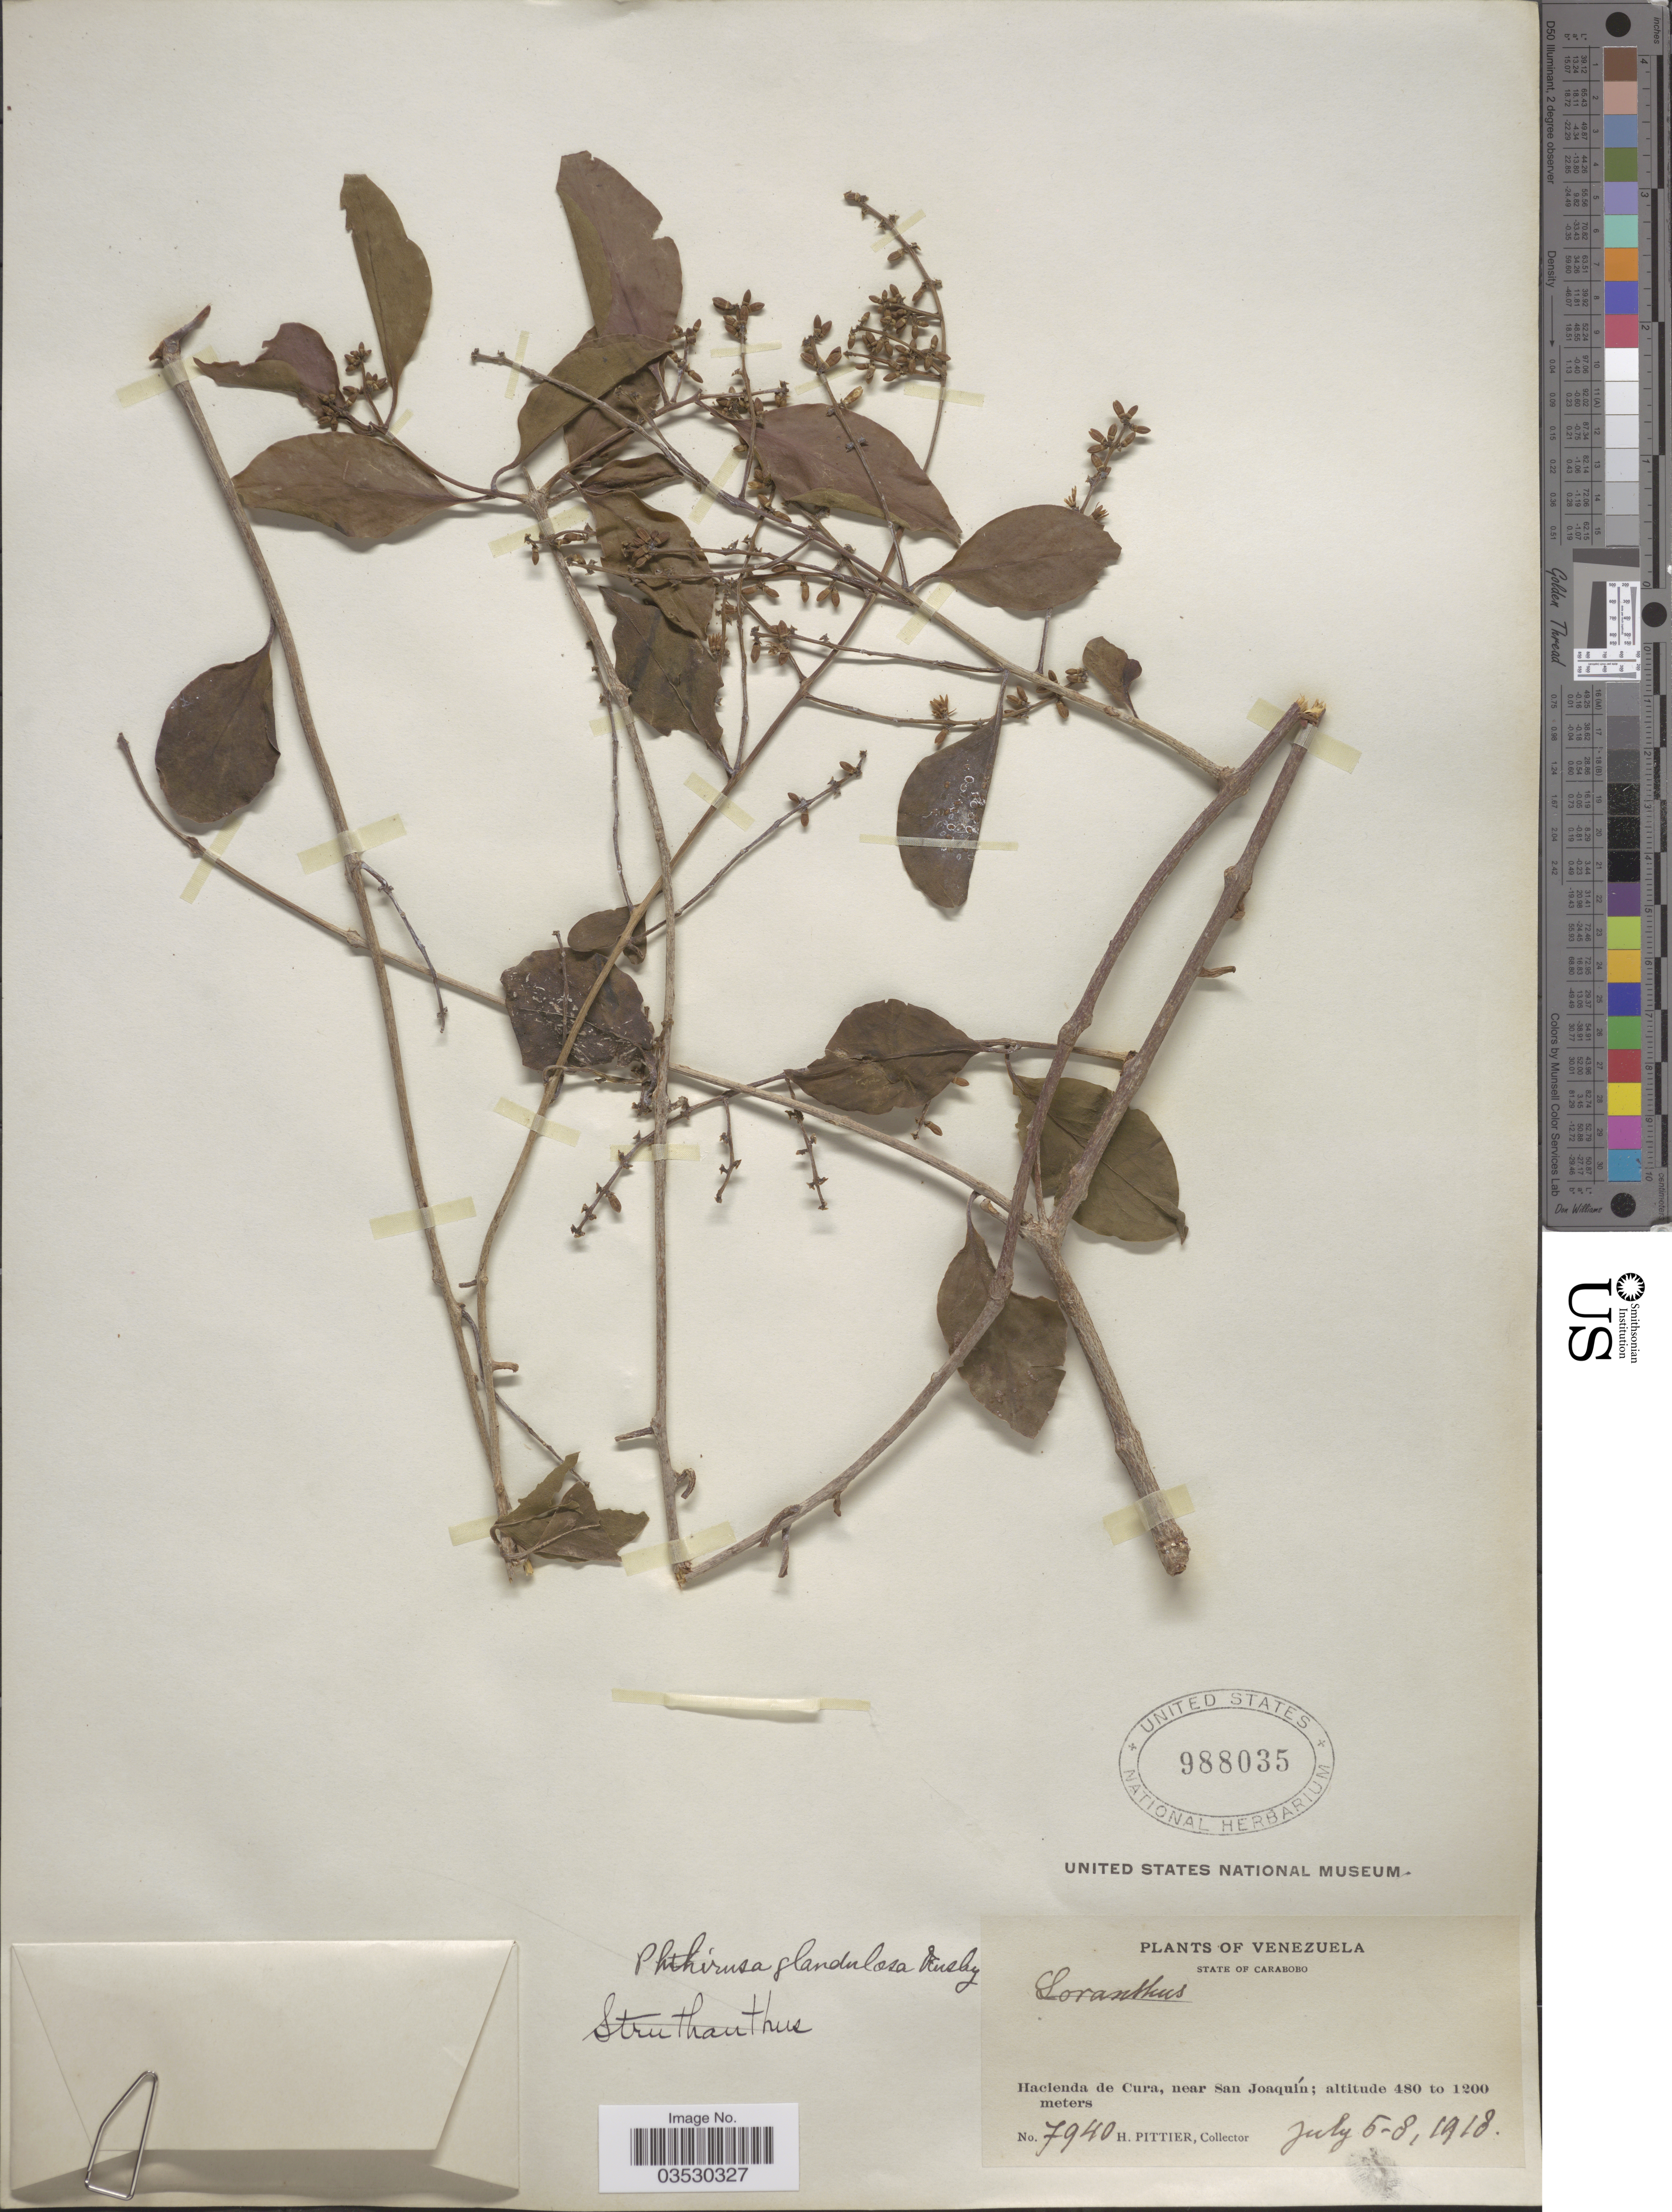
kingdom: Plantae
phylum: Tracheophyta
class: Magnoliopsida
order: Santalales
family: Loranthaceae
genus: Struthanthus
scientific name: Struthanthus aduncus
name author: (G. Mey.) G. Don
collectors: H. F. Pittier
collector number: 7940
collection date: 1918-07-06/1918-07-08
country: Venezuela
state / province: Carabobo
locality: Hacienda de Cura, near San Joaquín.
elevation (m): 480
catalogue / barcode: US 988035